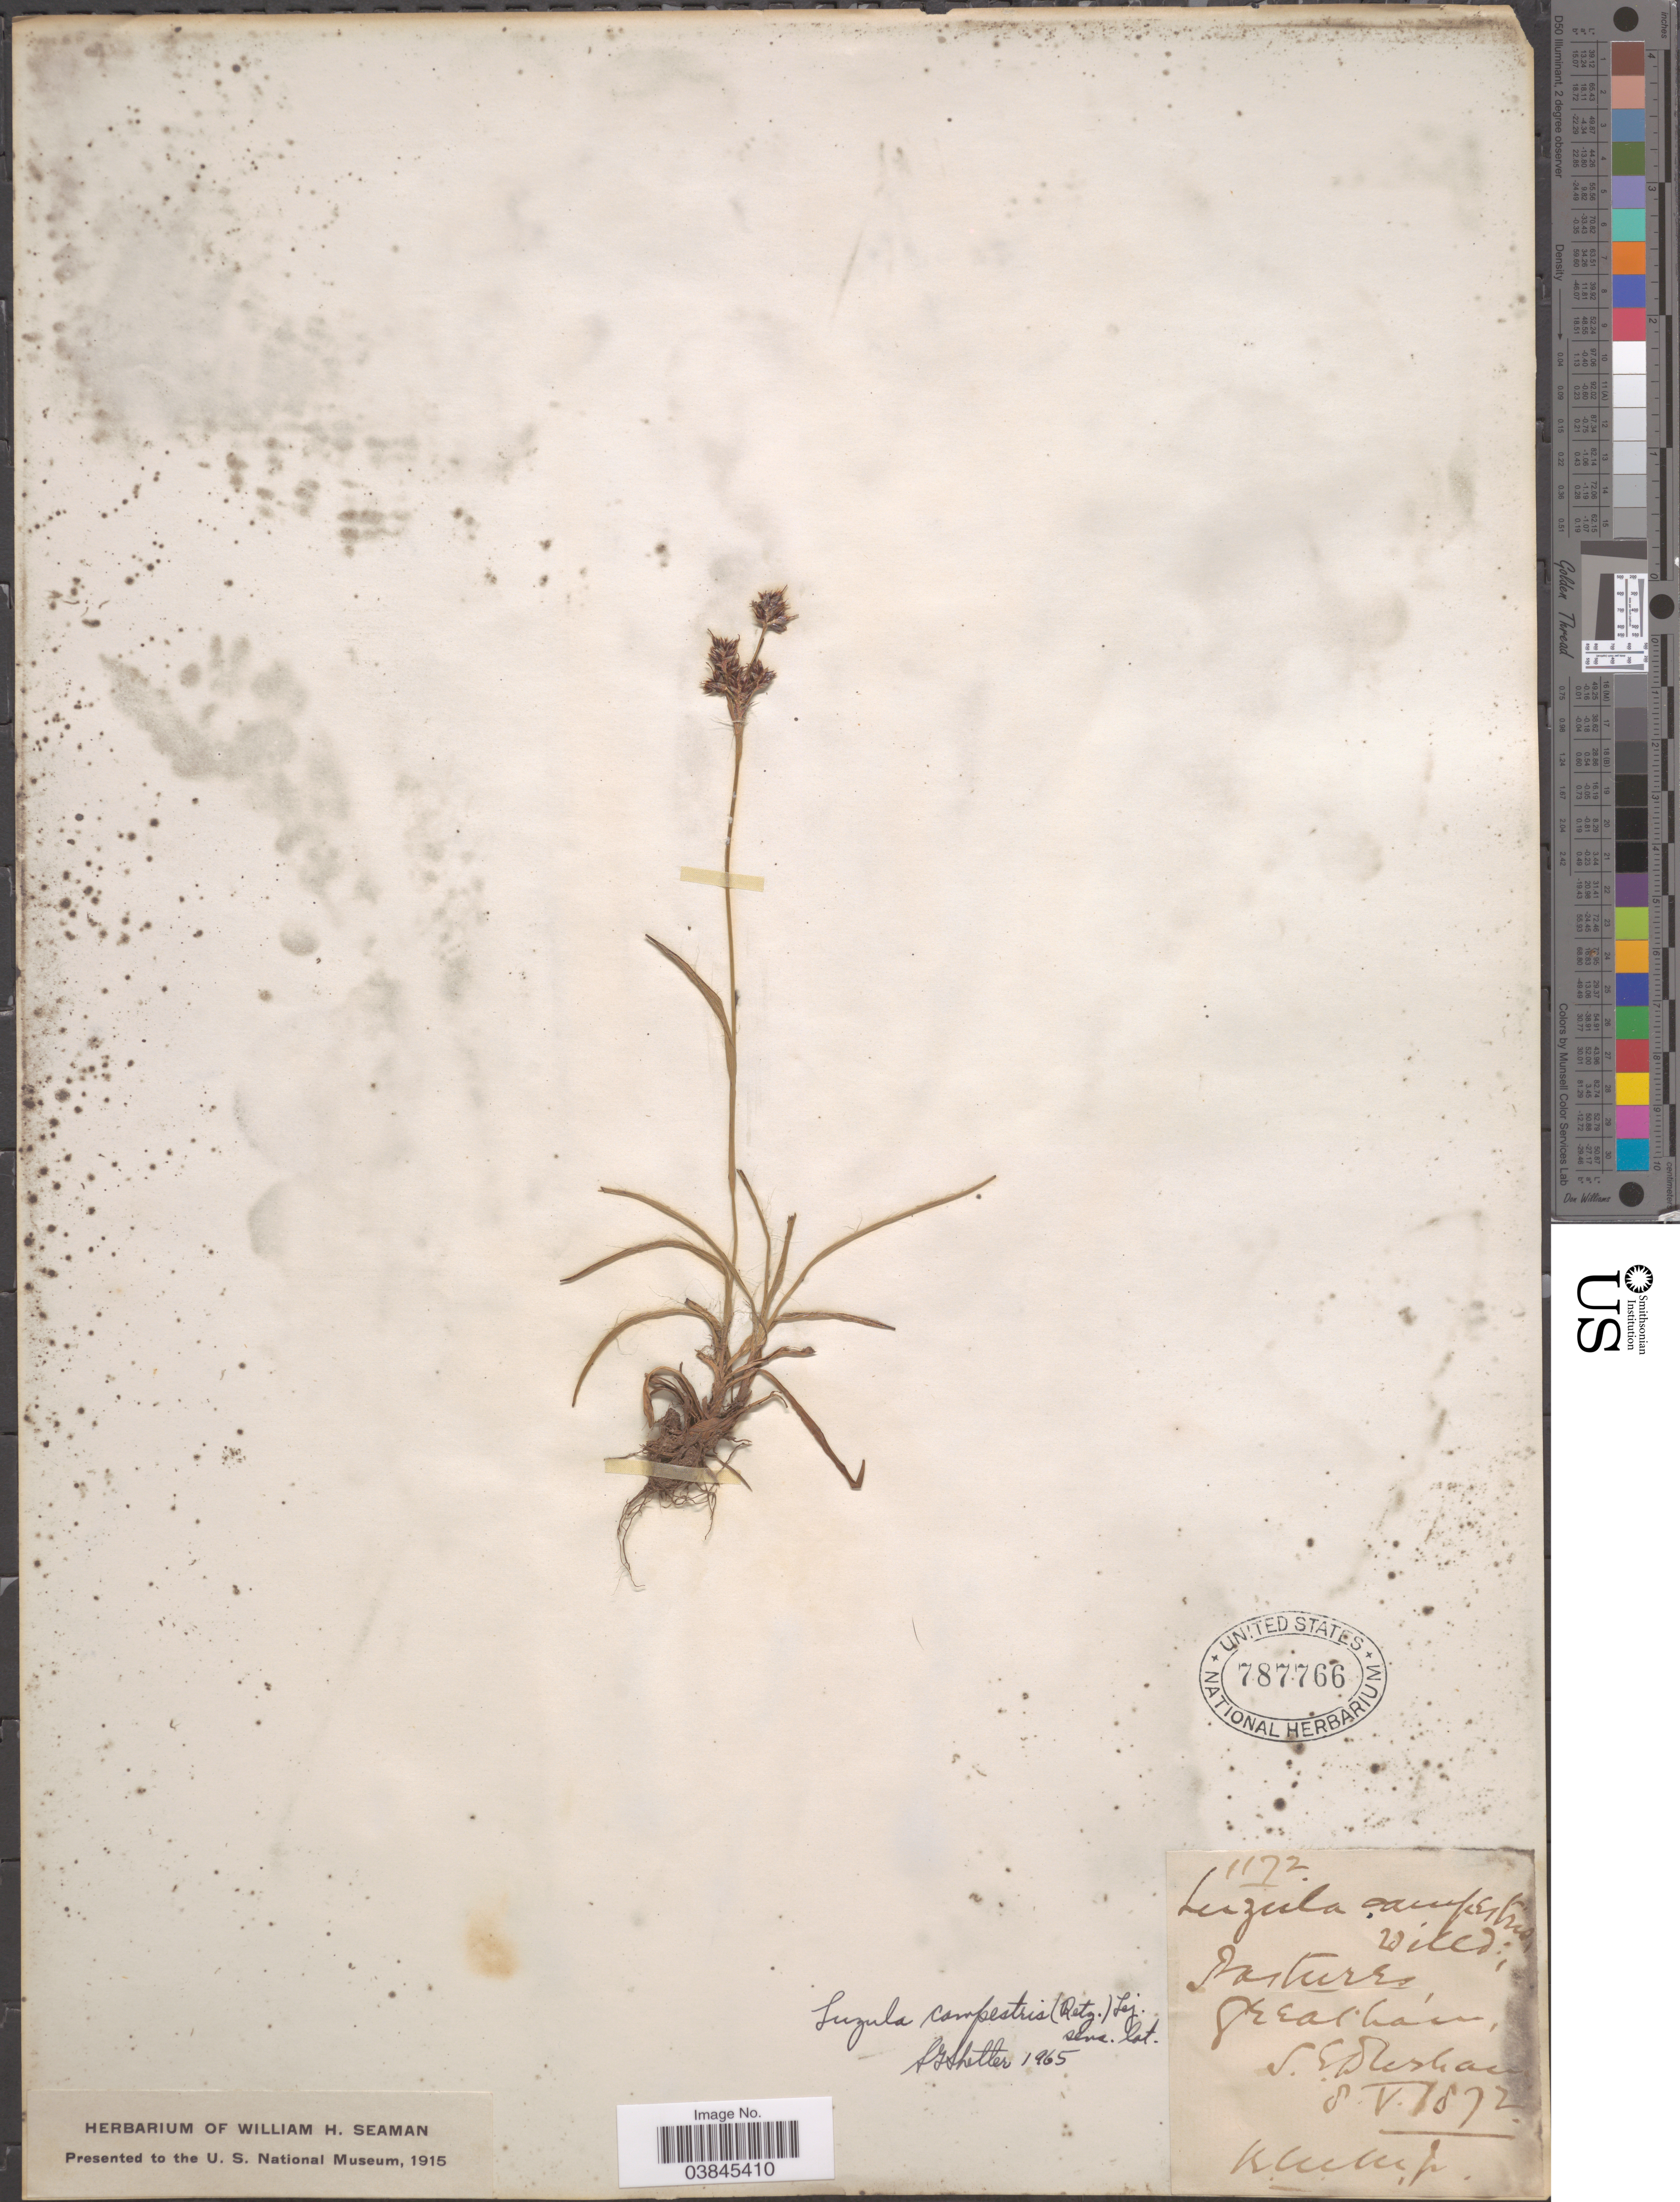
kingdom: Plantae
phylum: Tracheophyta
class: Liliopsida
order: Poales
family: Juncaceae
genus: Luzula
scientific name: Luzula campestris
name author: (L.) DC.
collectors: B.M.M. Jr.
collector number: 1172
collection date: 1872-05-08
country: United Kingdom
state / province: England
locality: Greatham. SE Durham.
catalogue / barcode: US 787766